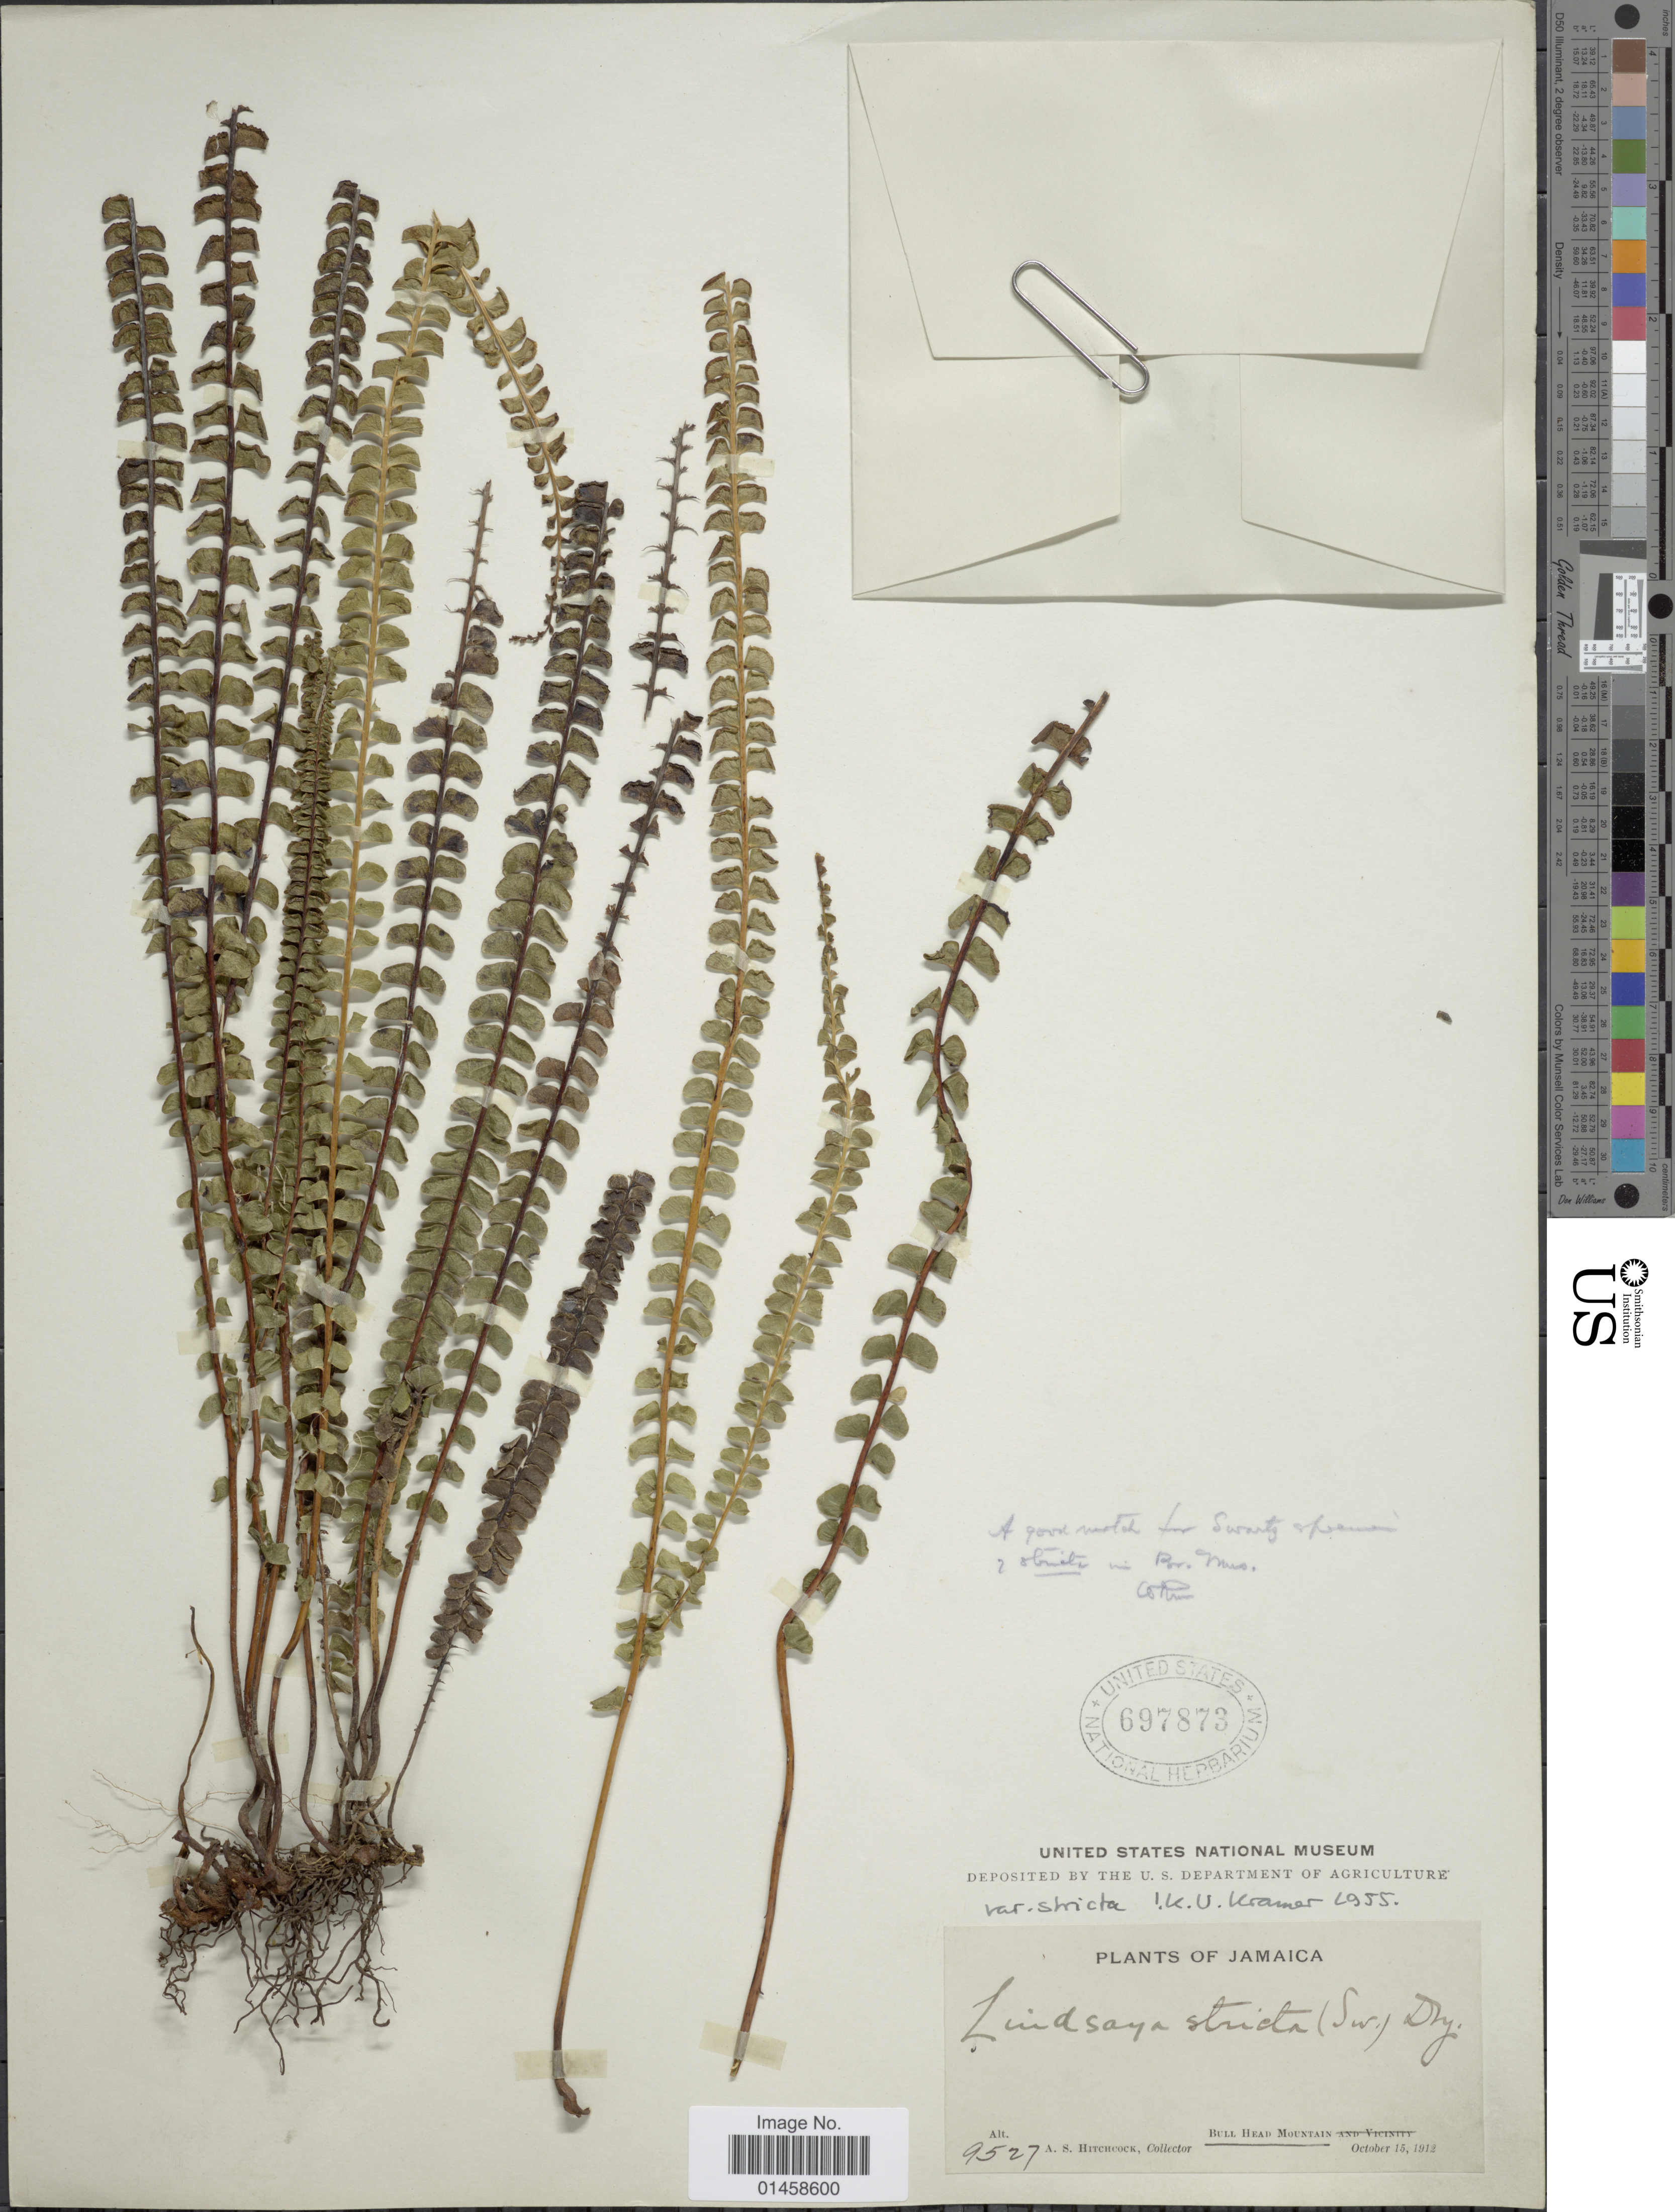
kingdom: Plantae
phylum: Tracheophyta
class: Polypodiopsida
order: Polypodiales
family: Lindsaeaceae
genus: Lindsaea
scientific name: Lindsaea stricta var. stricta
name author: (Sw.) Dryand.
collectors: A. S. Hitchcock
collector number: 9527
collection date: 1912-10-15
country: Jamaica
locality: Bull Head Mountain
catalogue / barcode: US 697873